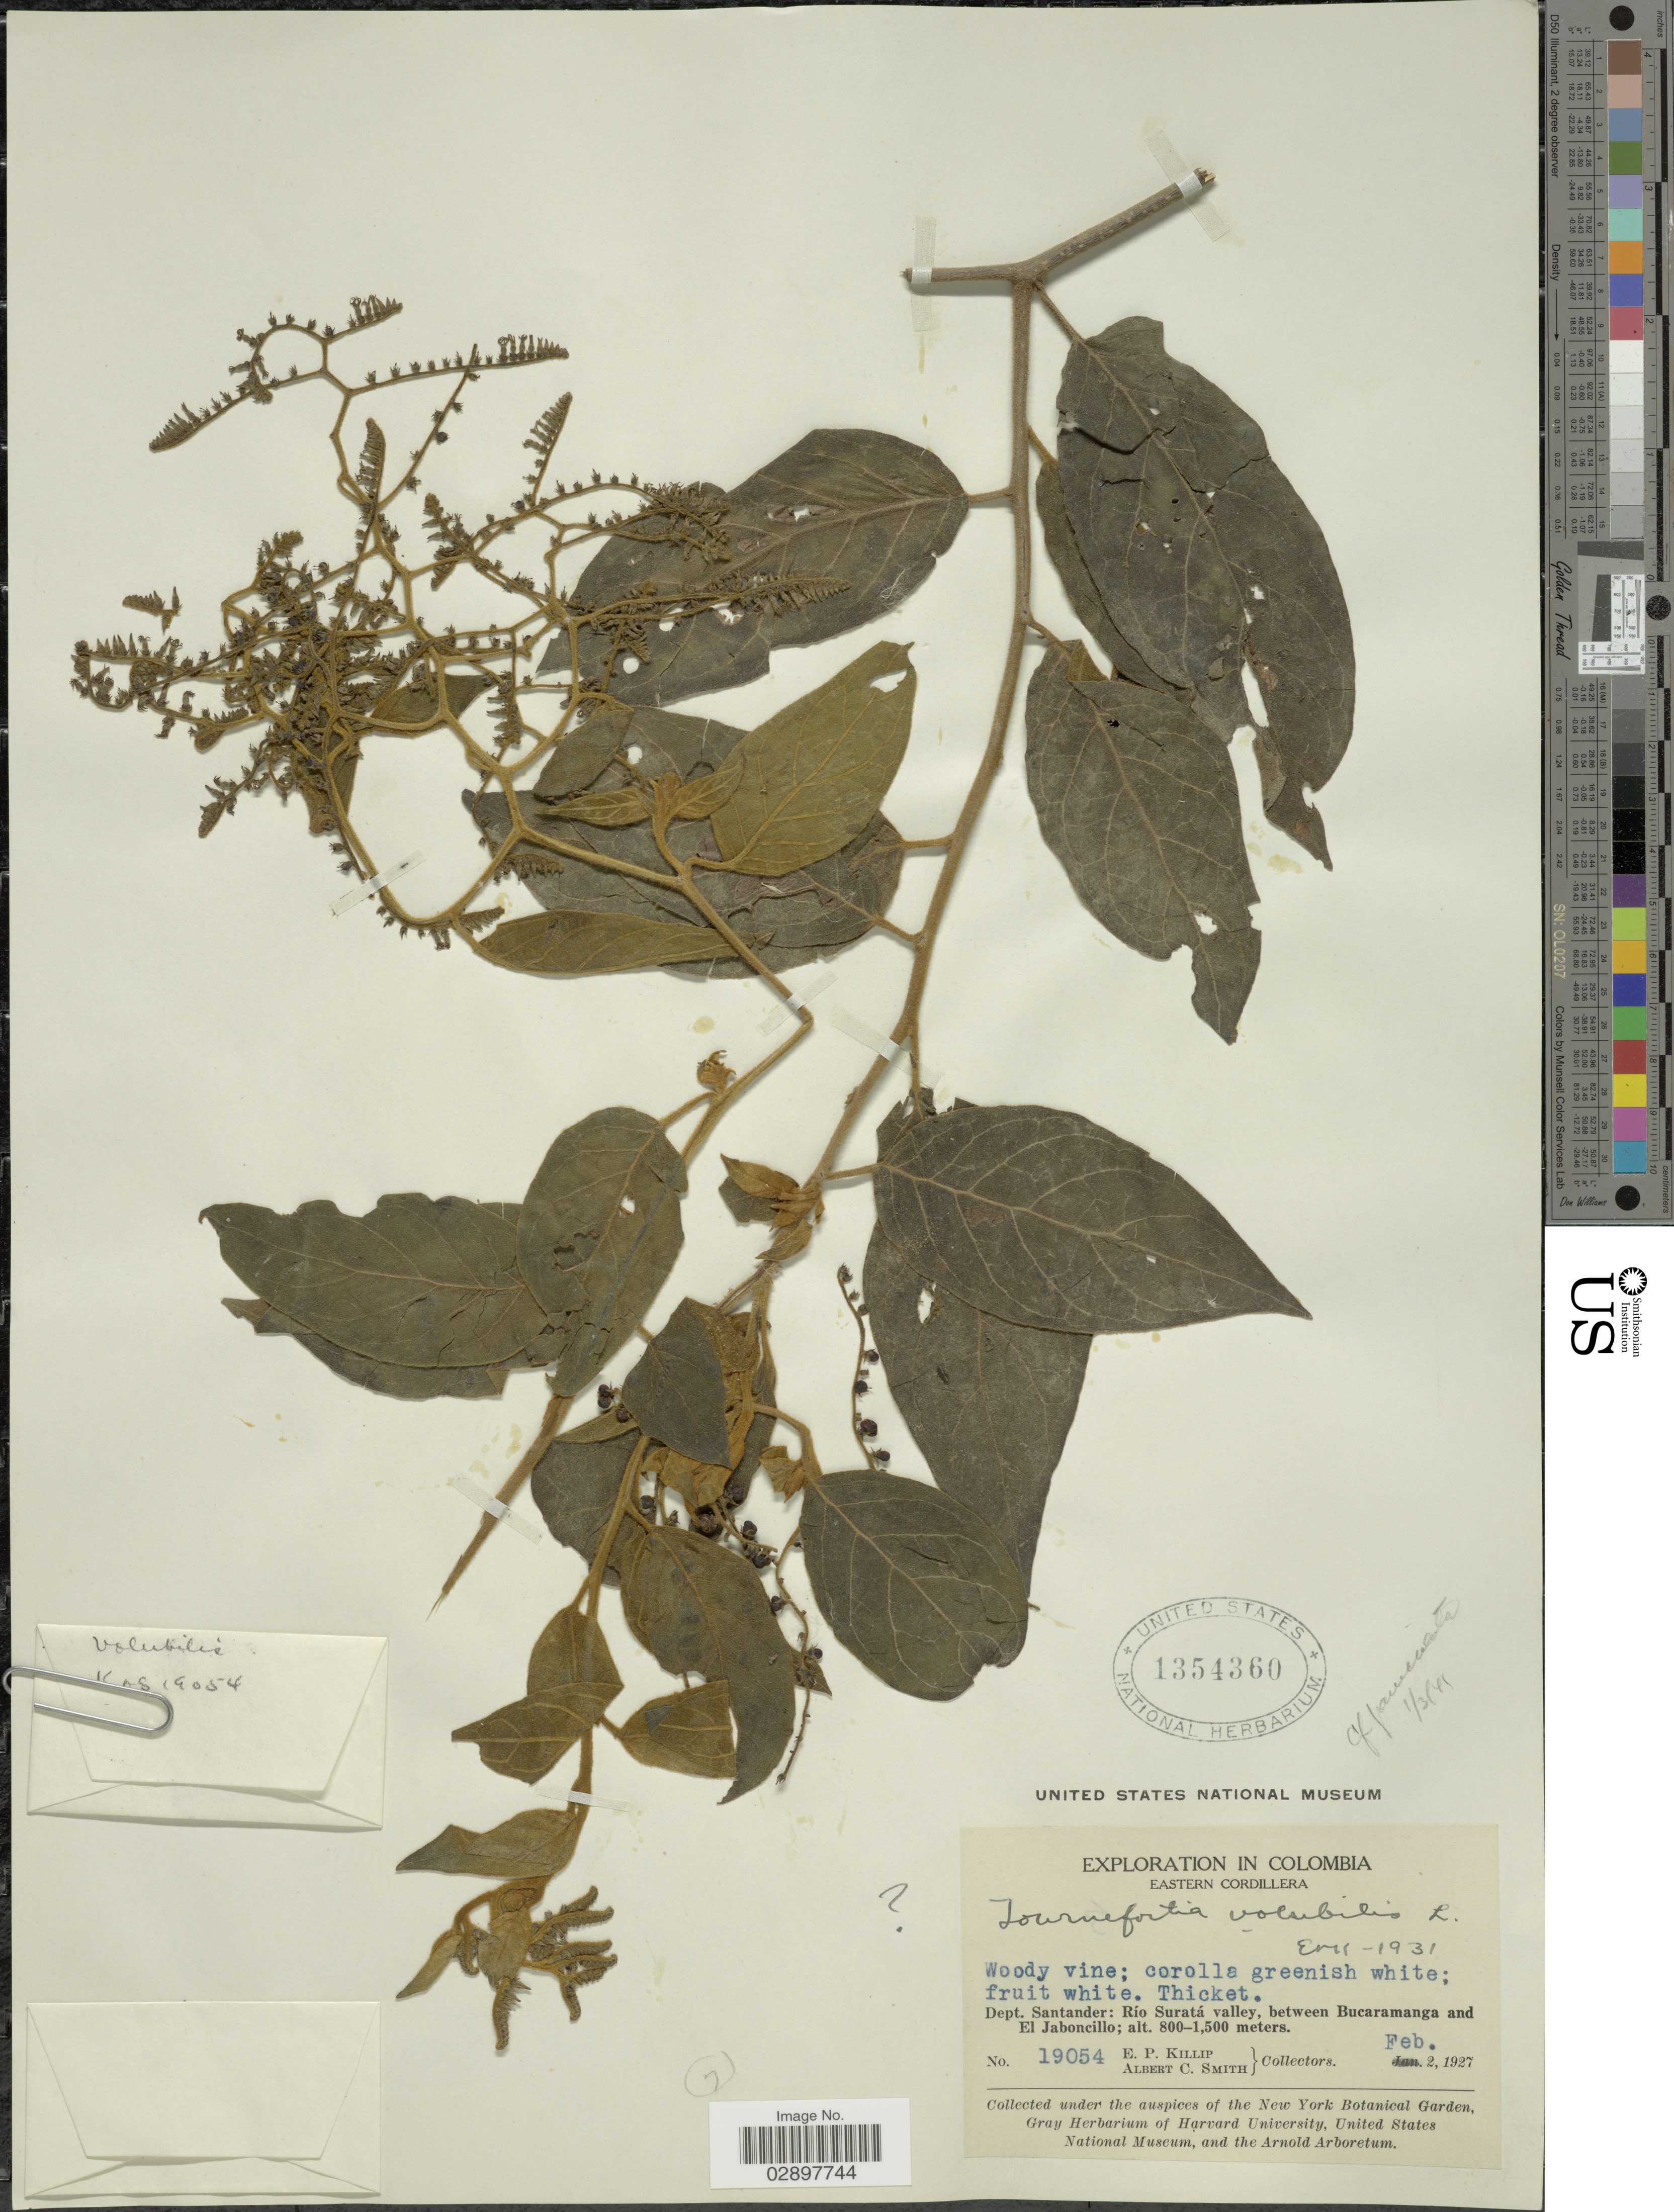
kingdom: Plantae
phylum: Tracheophyta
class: Magnoliopsida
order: Boraginales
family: Heliotropiaceae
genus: Tournefortia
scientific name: Tournefortia sp.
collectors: E. P. Killip & A. C. Smith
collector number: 19054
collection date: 1927-02-02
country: Colombia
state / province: Santander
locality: Dept. Santander: Río Suratá valley, between Bucaramanga and El Jaboncillo.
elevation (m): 800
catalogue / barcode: US 1354360